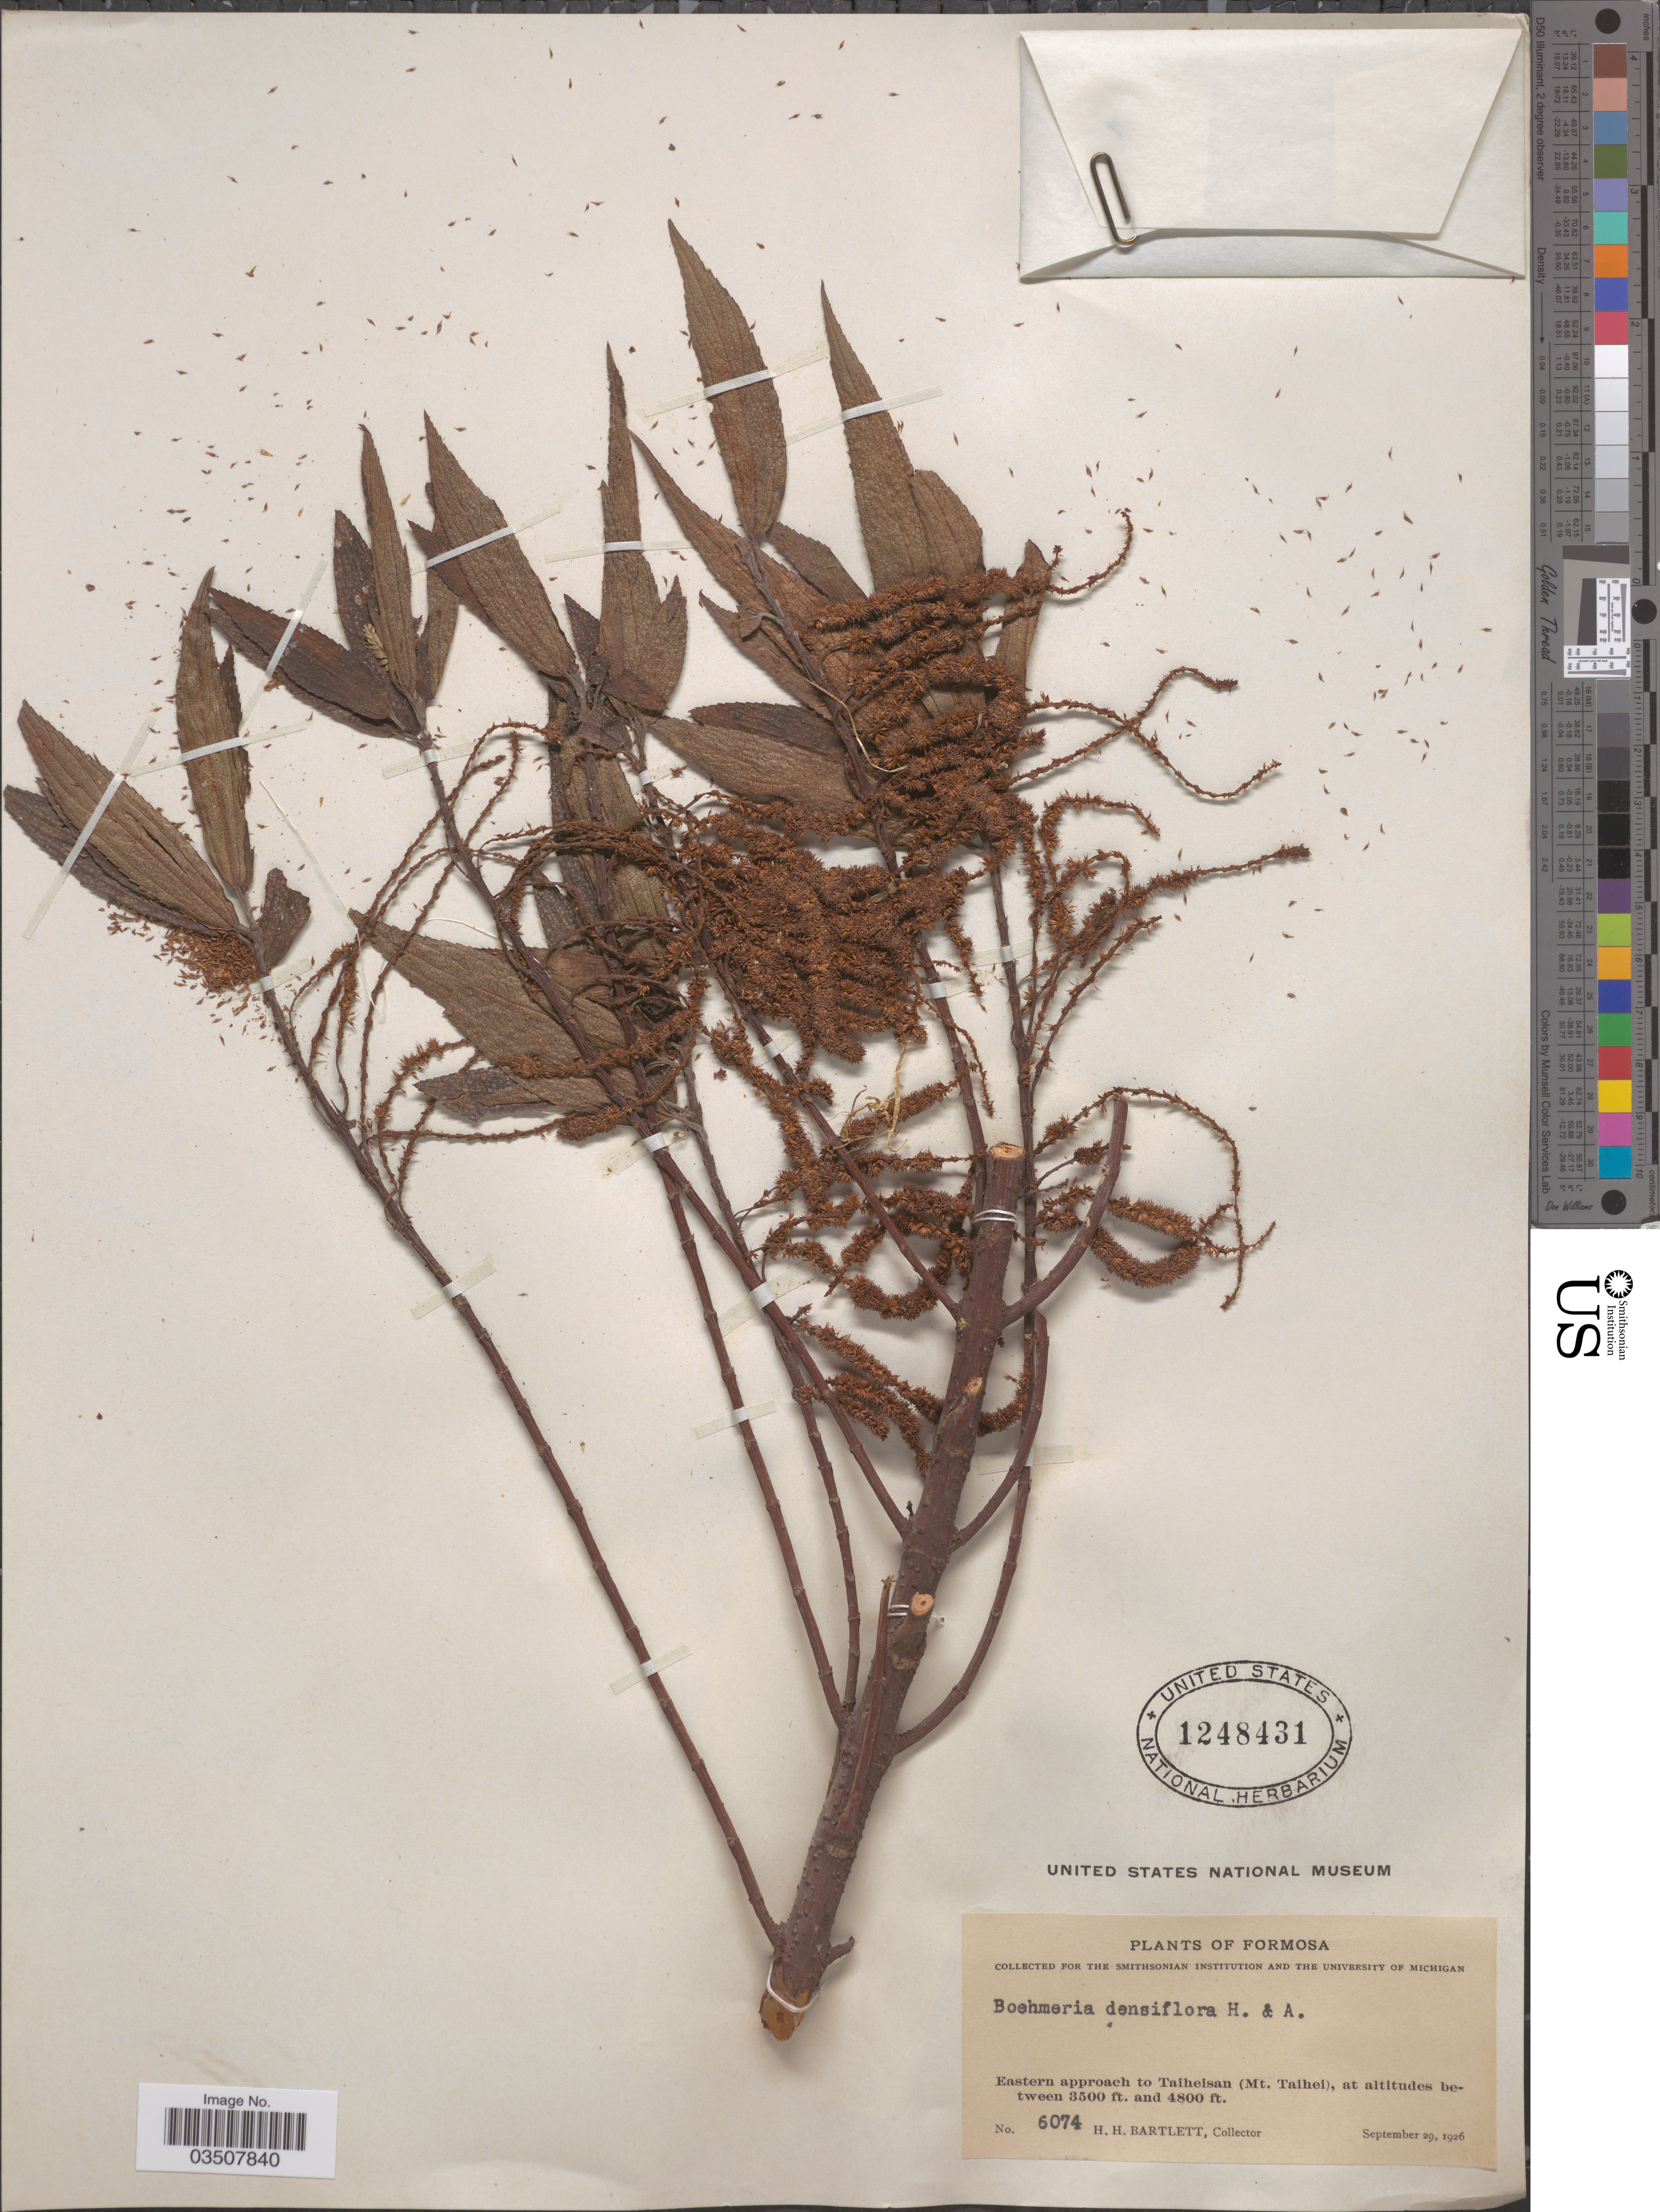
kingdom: Plantae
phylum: Tracheophyta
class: Magnoliopsida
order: Rosales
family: Urticaceae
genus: Boehmeria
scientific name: Boehmeria densiflora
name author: Hook. & Arn.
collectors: H. H. Bartlett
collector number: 6074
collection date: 1926-09-29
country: Taiwan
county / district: Yilan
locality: Formosa. Eastern approach to Taiheisan (Mt. Taihei).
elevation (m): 1067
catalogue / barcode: US 1248431